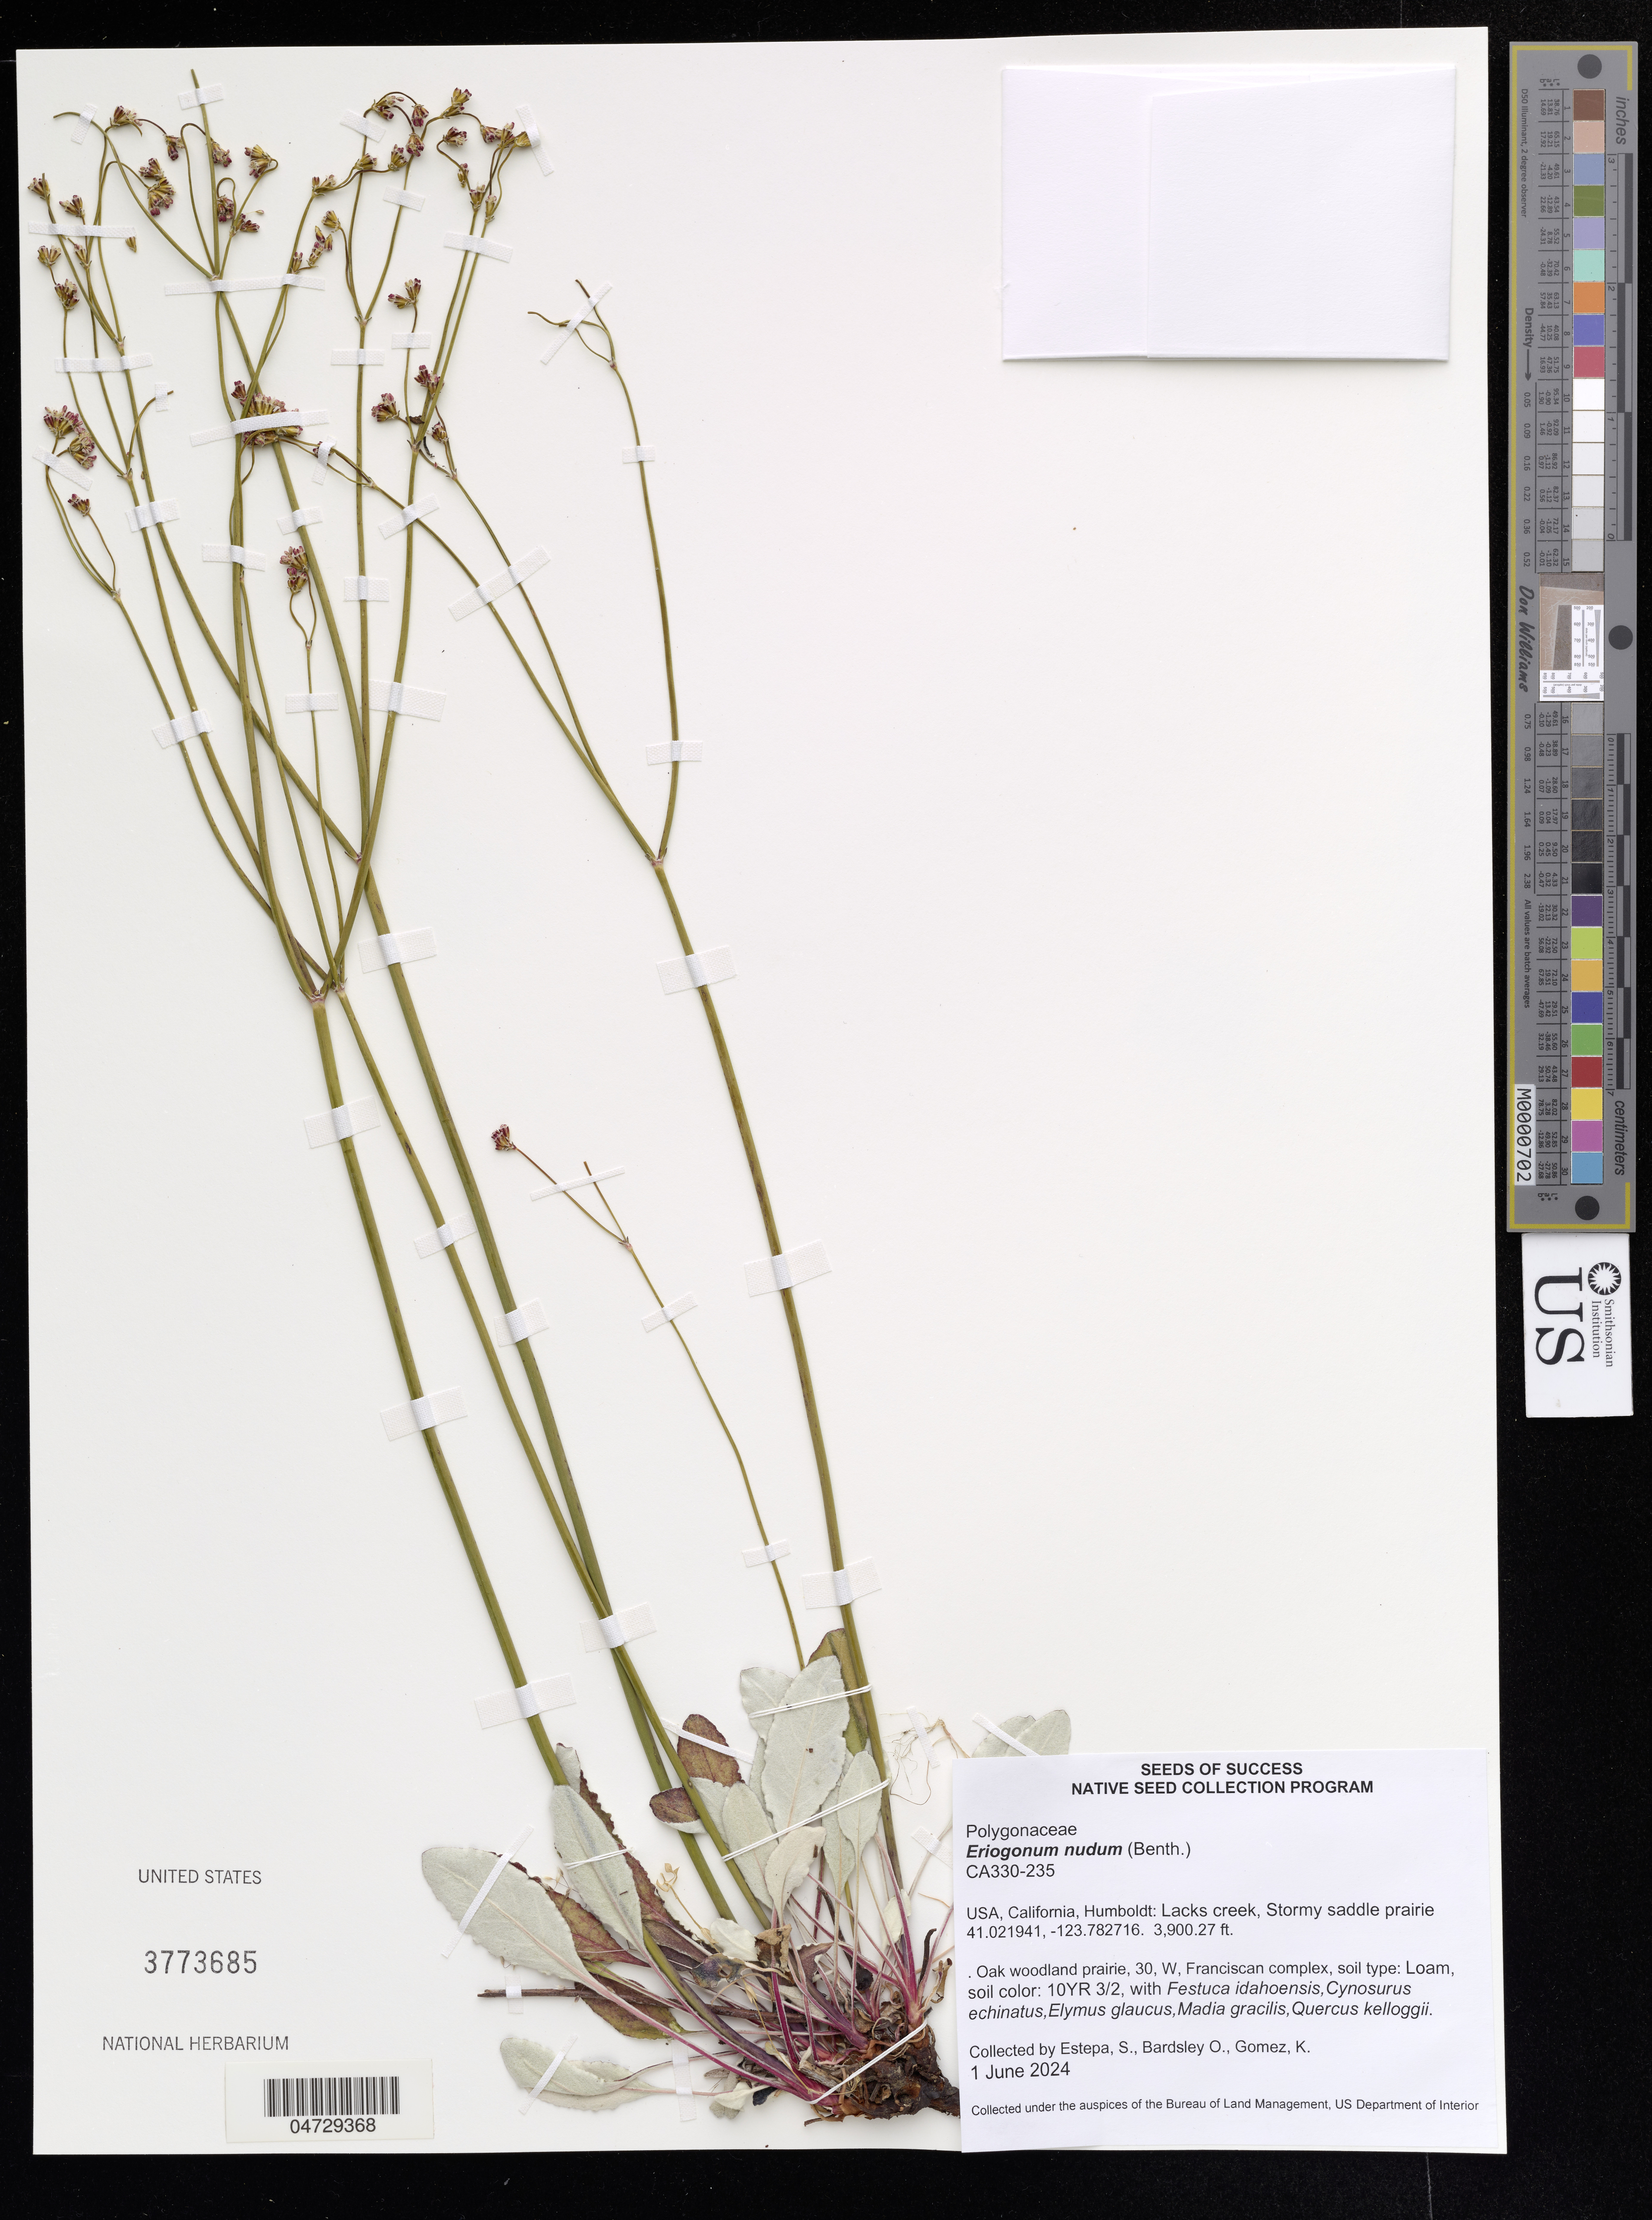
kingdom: Plantae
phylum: Tracheophyta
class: Magnoliopsida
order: Caryophyllales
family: Polygonaceae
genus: Eriogonum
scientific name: Eriogonum nudum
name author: Douglas ex Benth.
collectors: S. Estepa, O. Bradsley & K. Gomez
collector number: CA330-235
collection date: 2024-06-01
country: United States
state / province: California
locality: Humboldt: Lacks creek.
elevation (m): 1188.8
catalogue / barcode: US 3773685